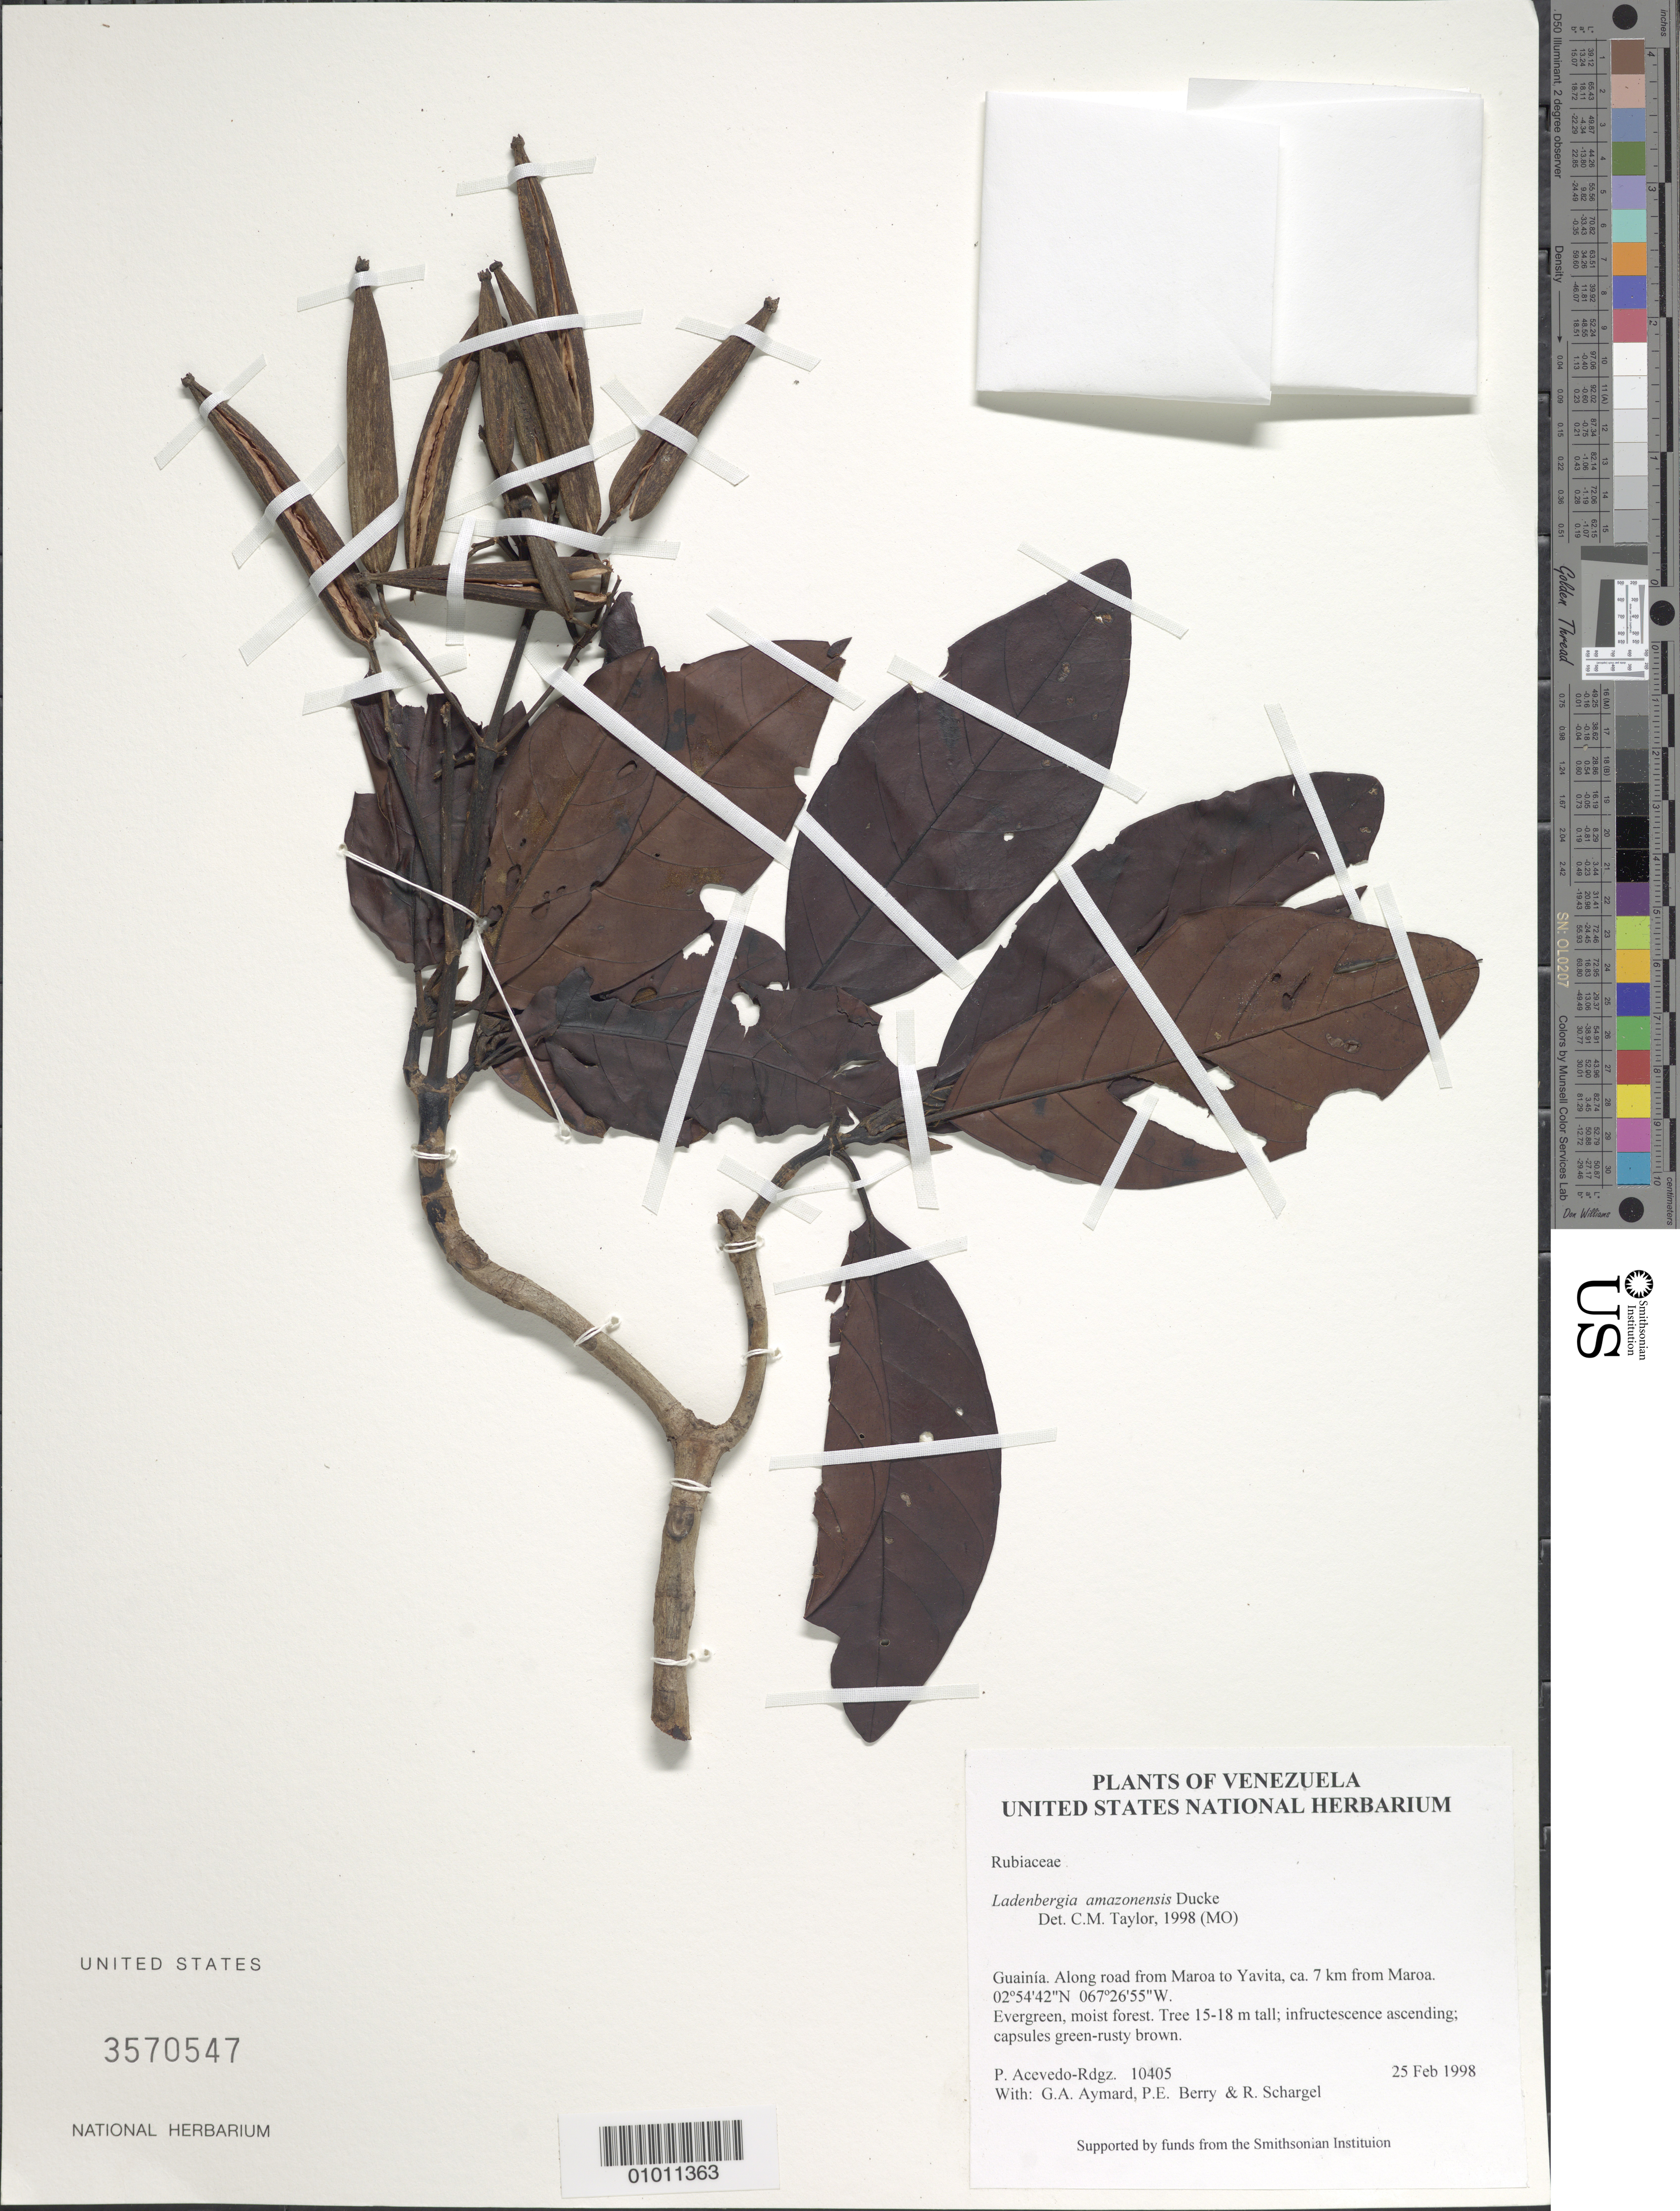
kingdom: Plantae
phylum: Tracheophyta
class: Magnoliopsida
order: Gentianales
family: Rubiaceae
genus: Ladenbergia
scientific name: Ladenbergia amazonensis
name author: Ducke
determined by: Taylor, Charlotte M.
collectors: P. Acevedo-Rodr., G. A. Aymard, P. E. Berry & R. Schargel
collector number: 10405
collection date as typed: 25 Feb 1998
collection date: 1998-02-25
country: Venezuela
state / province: Amazonas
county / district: Maroa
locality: Along road from Maroa to Yavita, ca. 7 km from Maroa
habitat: Evergreen, moist forest.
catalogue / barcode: US 3570547